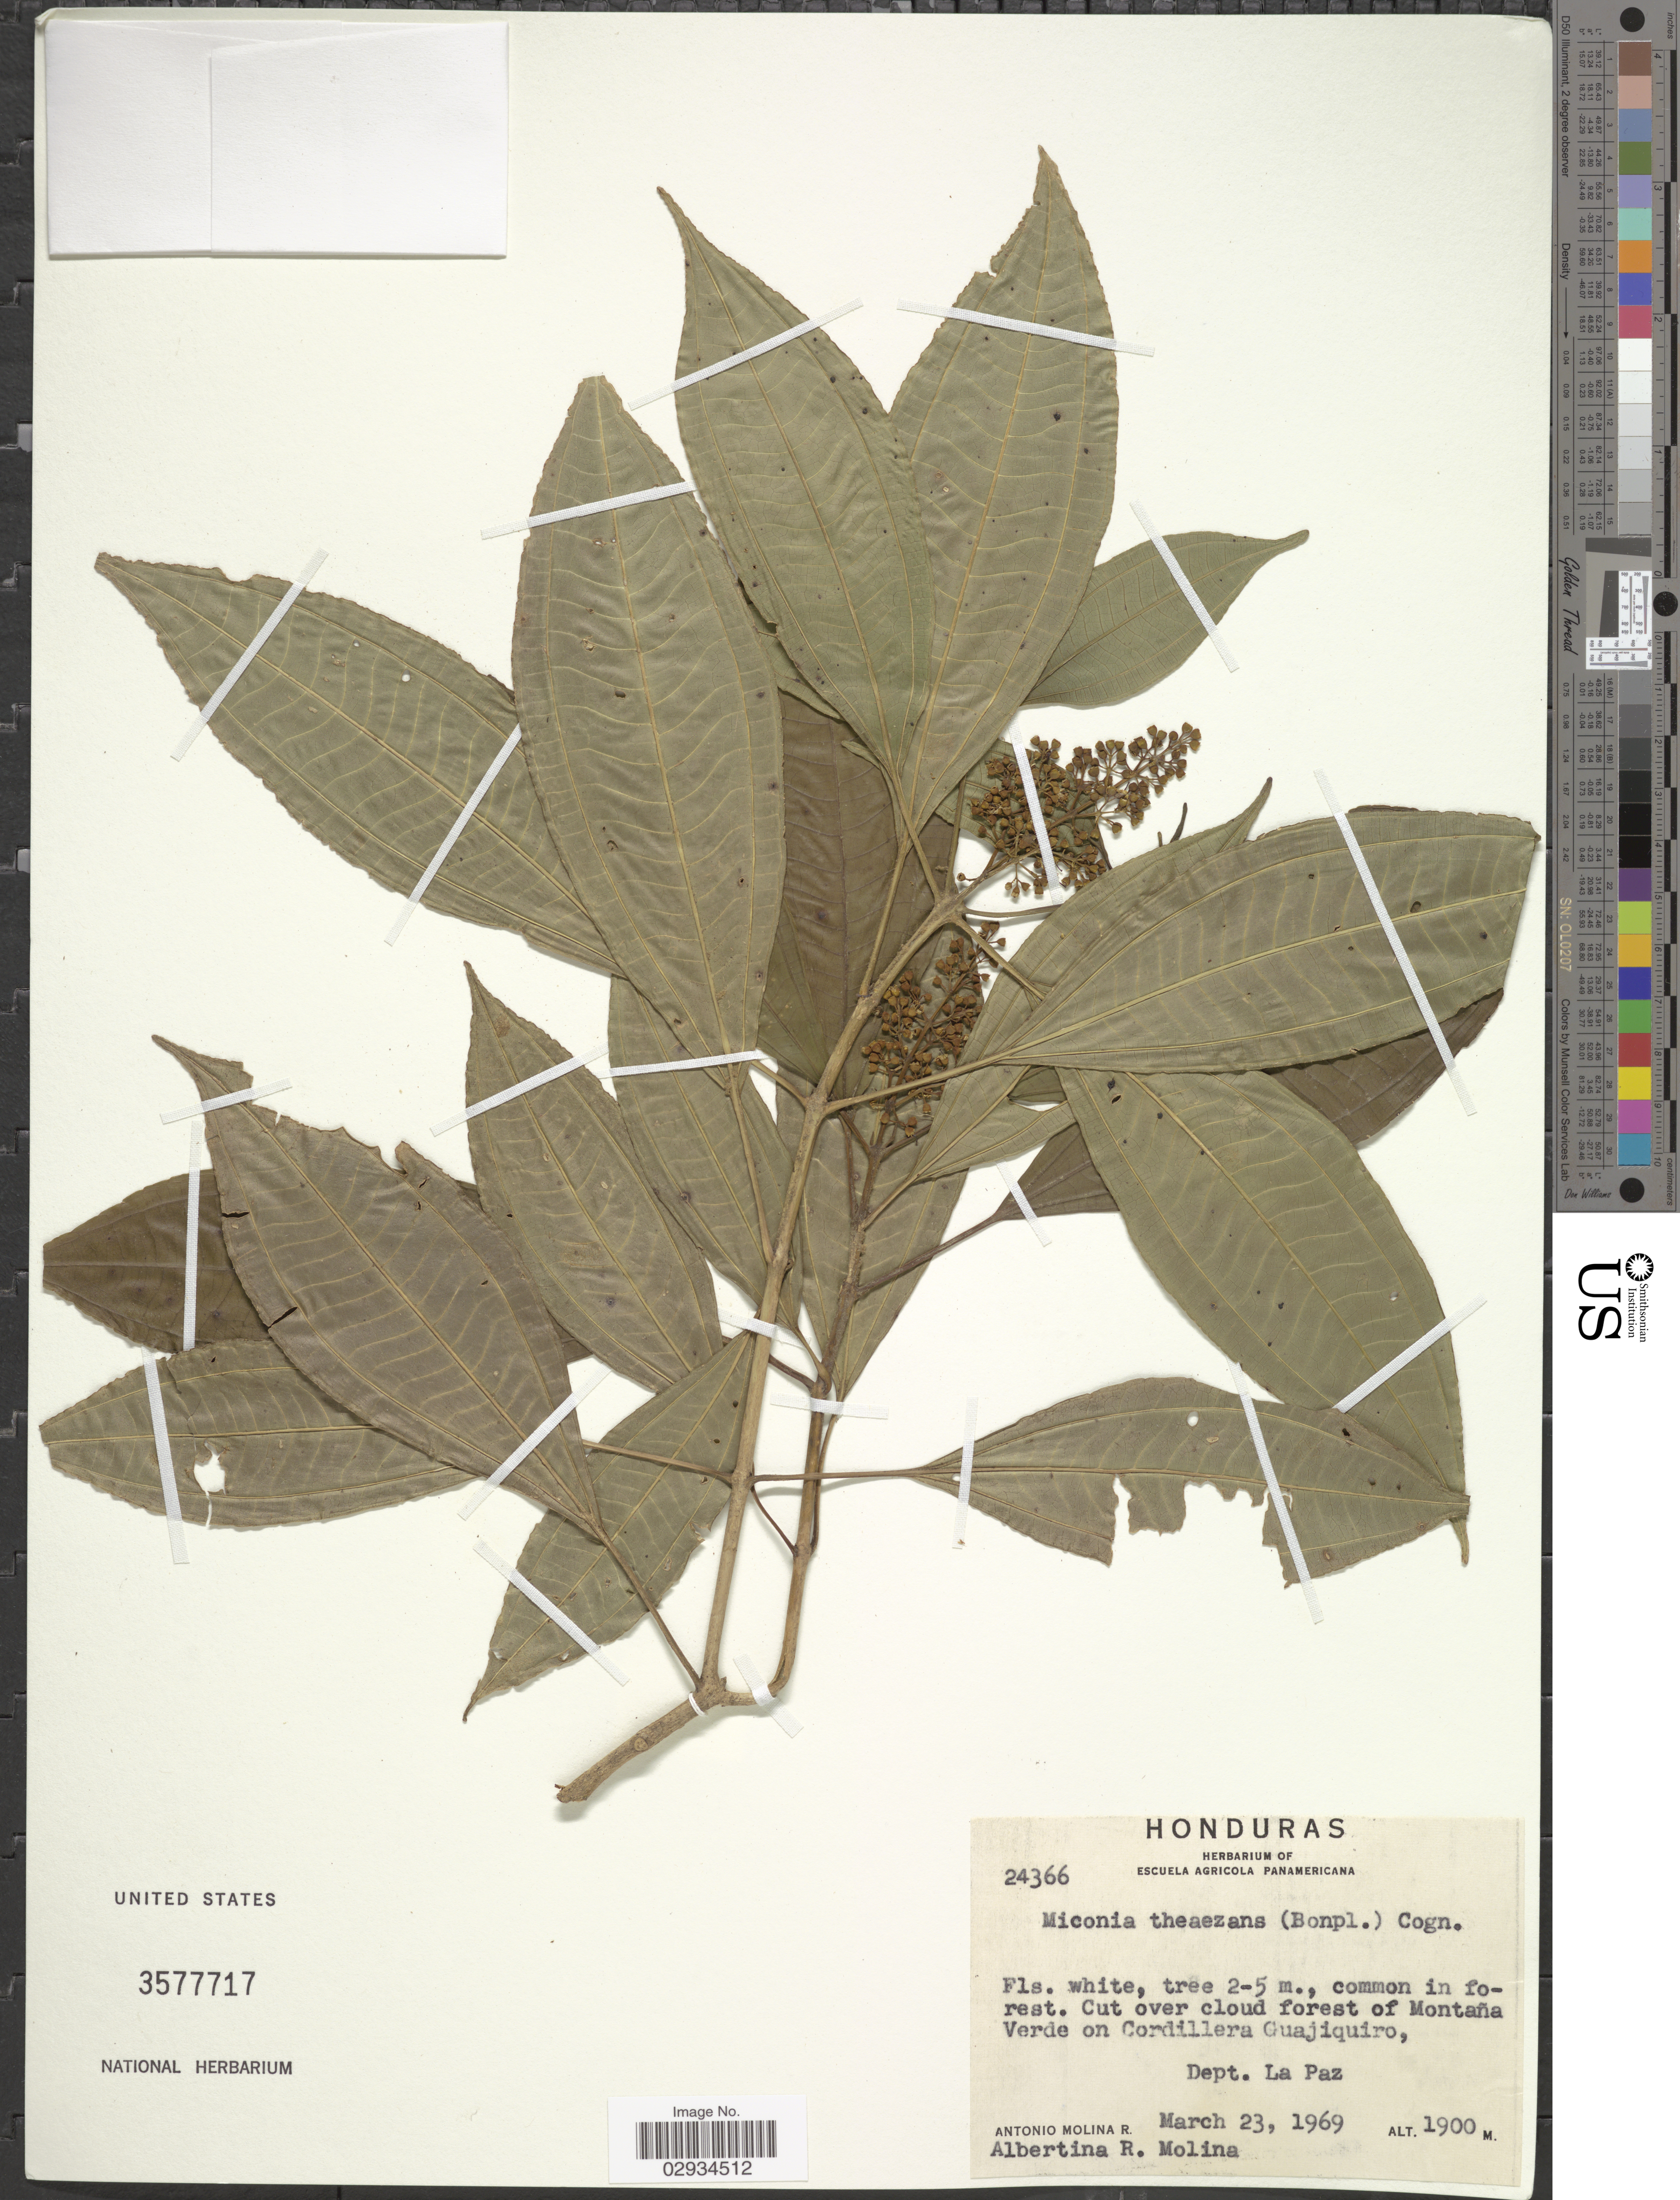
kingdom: Plantae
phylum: Tracheophyta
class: Magnoliopsida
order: Myrtales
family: Melastomataceae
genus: Miconia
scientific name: Miconia theizans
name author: (Bonpl.) Cogn.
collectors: A. Molina R. & A. R. Molina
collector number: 24366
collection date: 1969-03-23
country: Honduras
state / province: La Paz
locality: Cut over cloud forest of Montaña Verde on Cordillera Guajiquiro, Dept. La Paz.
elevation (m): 1900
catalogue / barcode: US 3577717